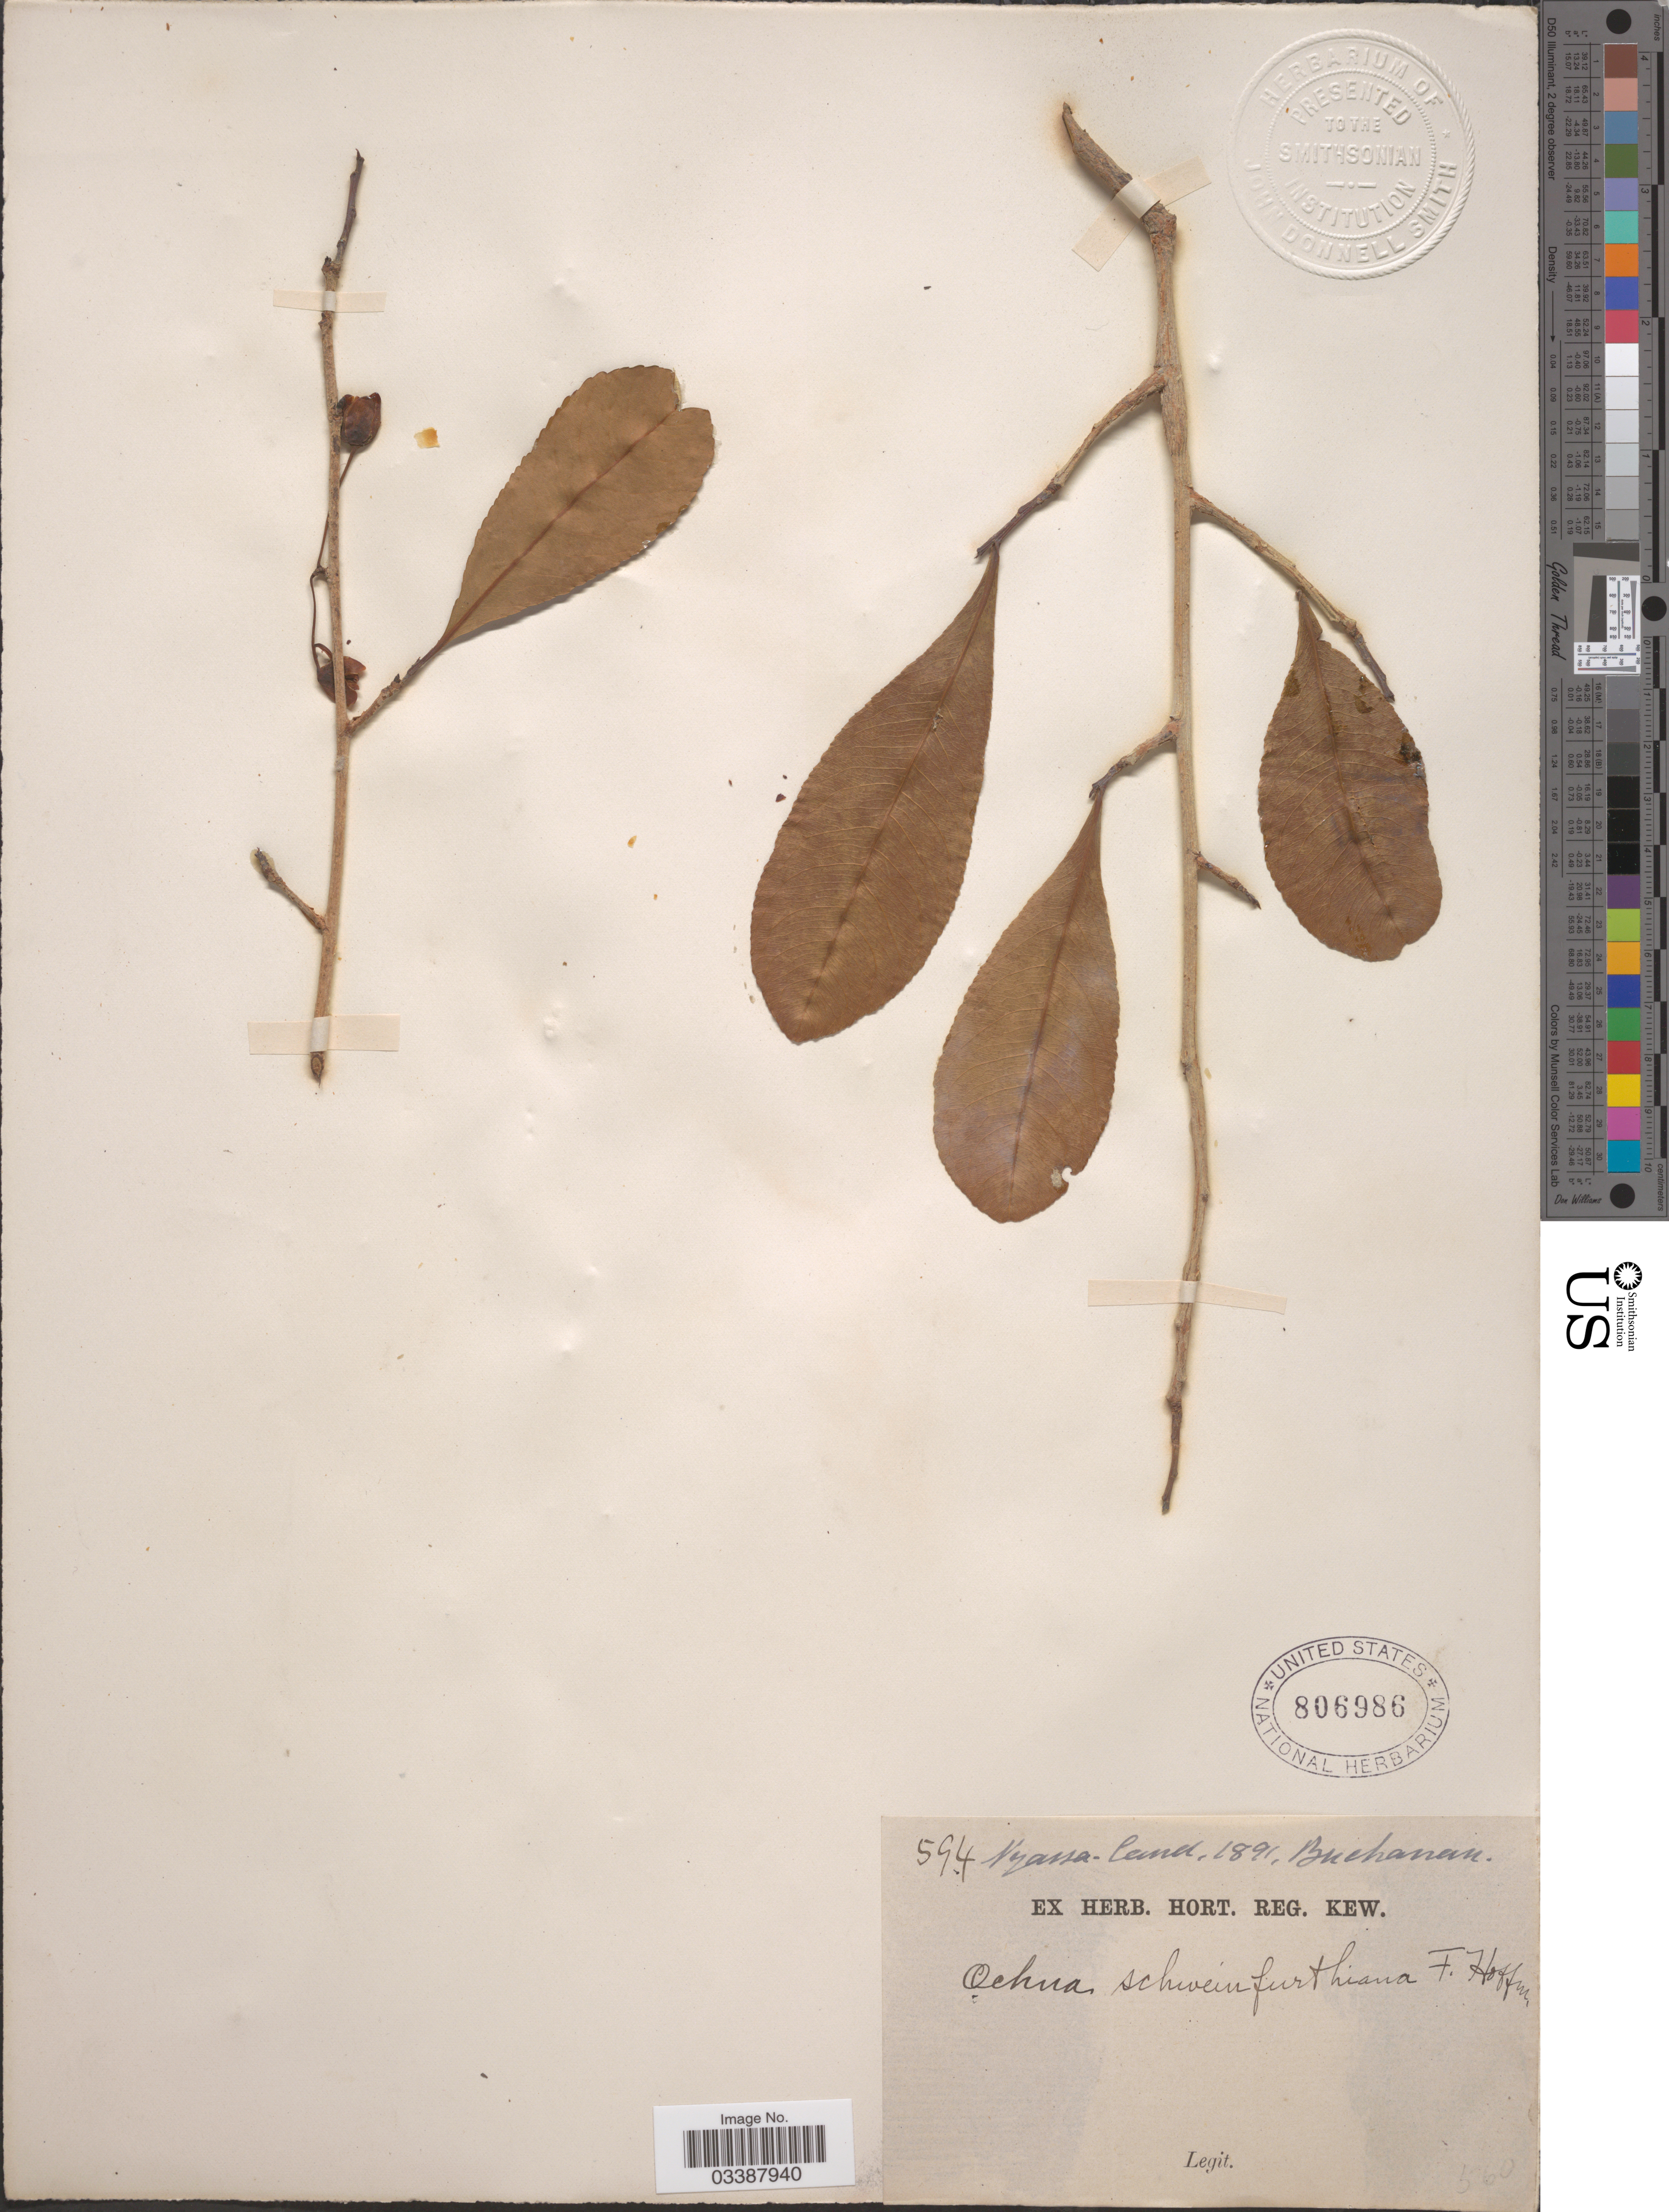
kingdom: Plantae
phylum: Tracheophyta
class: Magnoliopsida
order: Malpighiales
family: Ochnaceae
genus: Ochna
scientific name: Ochna schweinfurthiana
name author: F. Hoffm.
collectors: -. Buchanan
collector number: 594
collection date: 1891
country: Malawi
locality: Nyassa-land.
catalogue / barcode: US 806986